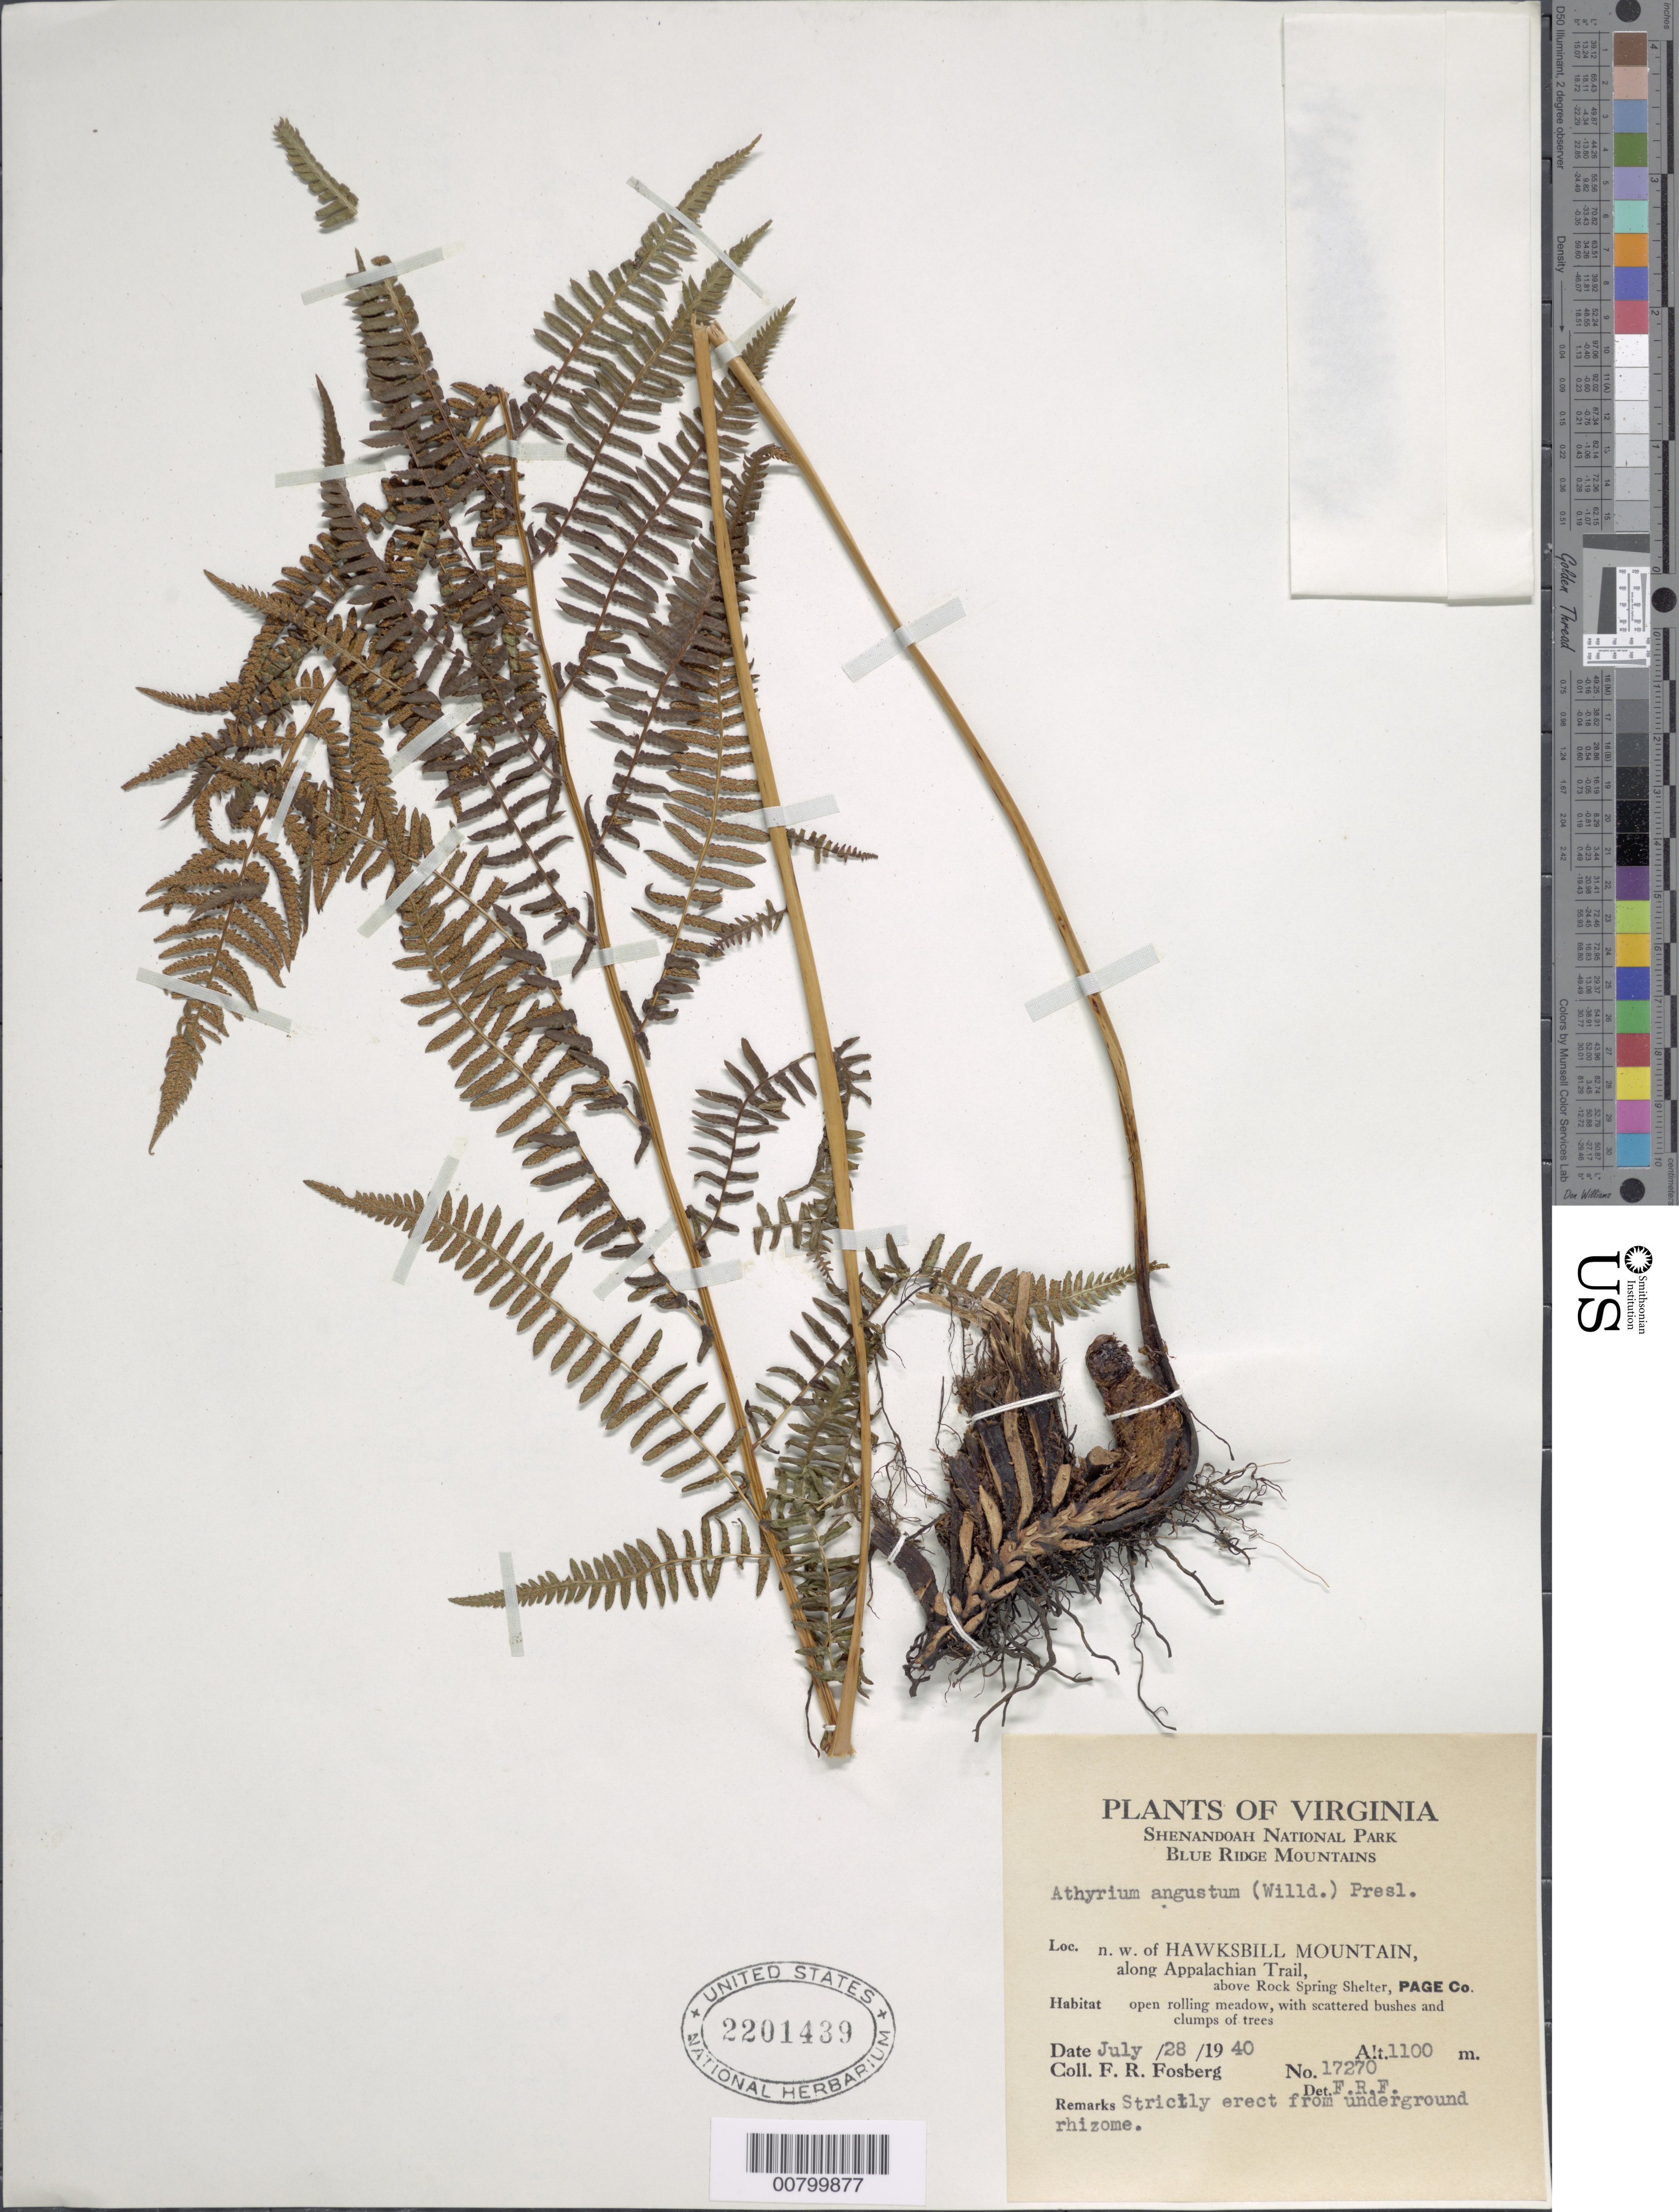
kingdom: Plantae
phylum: Tracheophyta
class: Polypodiopsida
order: Polypodiales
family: Athyriaceae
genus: Athyrium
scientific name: Athyrium filix-femina subsp. angustatum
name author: (Willd.) R.T. Clausen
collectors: F. R. Fosberg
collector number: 17270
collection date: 1940-07-28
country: United States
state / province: Virginia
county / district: Page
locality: Shenandoah National Park, Blue Ridge Mountains, n.w. of Hawlsbill Mountain, along Appalachian Trail, above Rock Spring Shelter, Page Co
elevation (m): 1100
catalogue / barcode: US 2201439